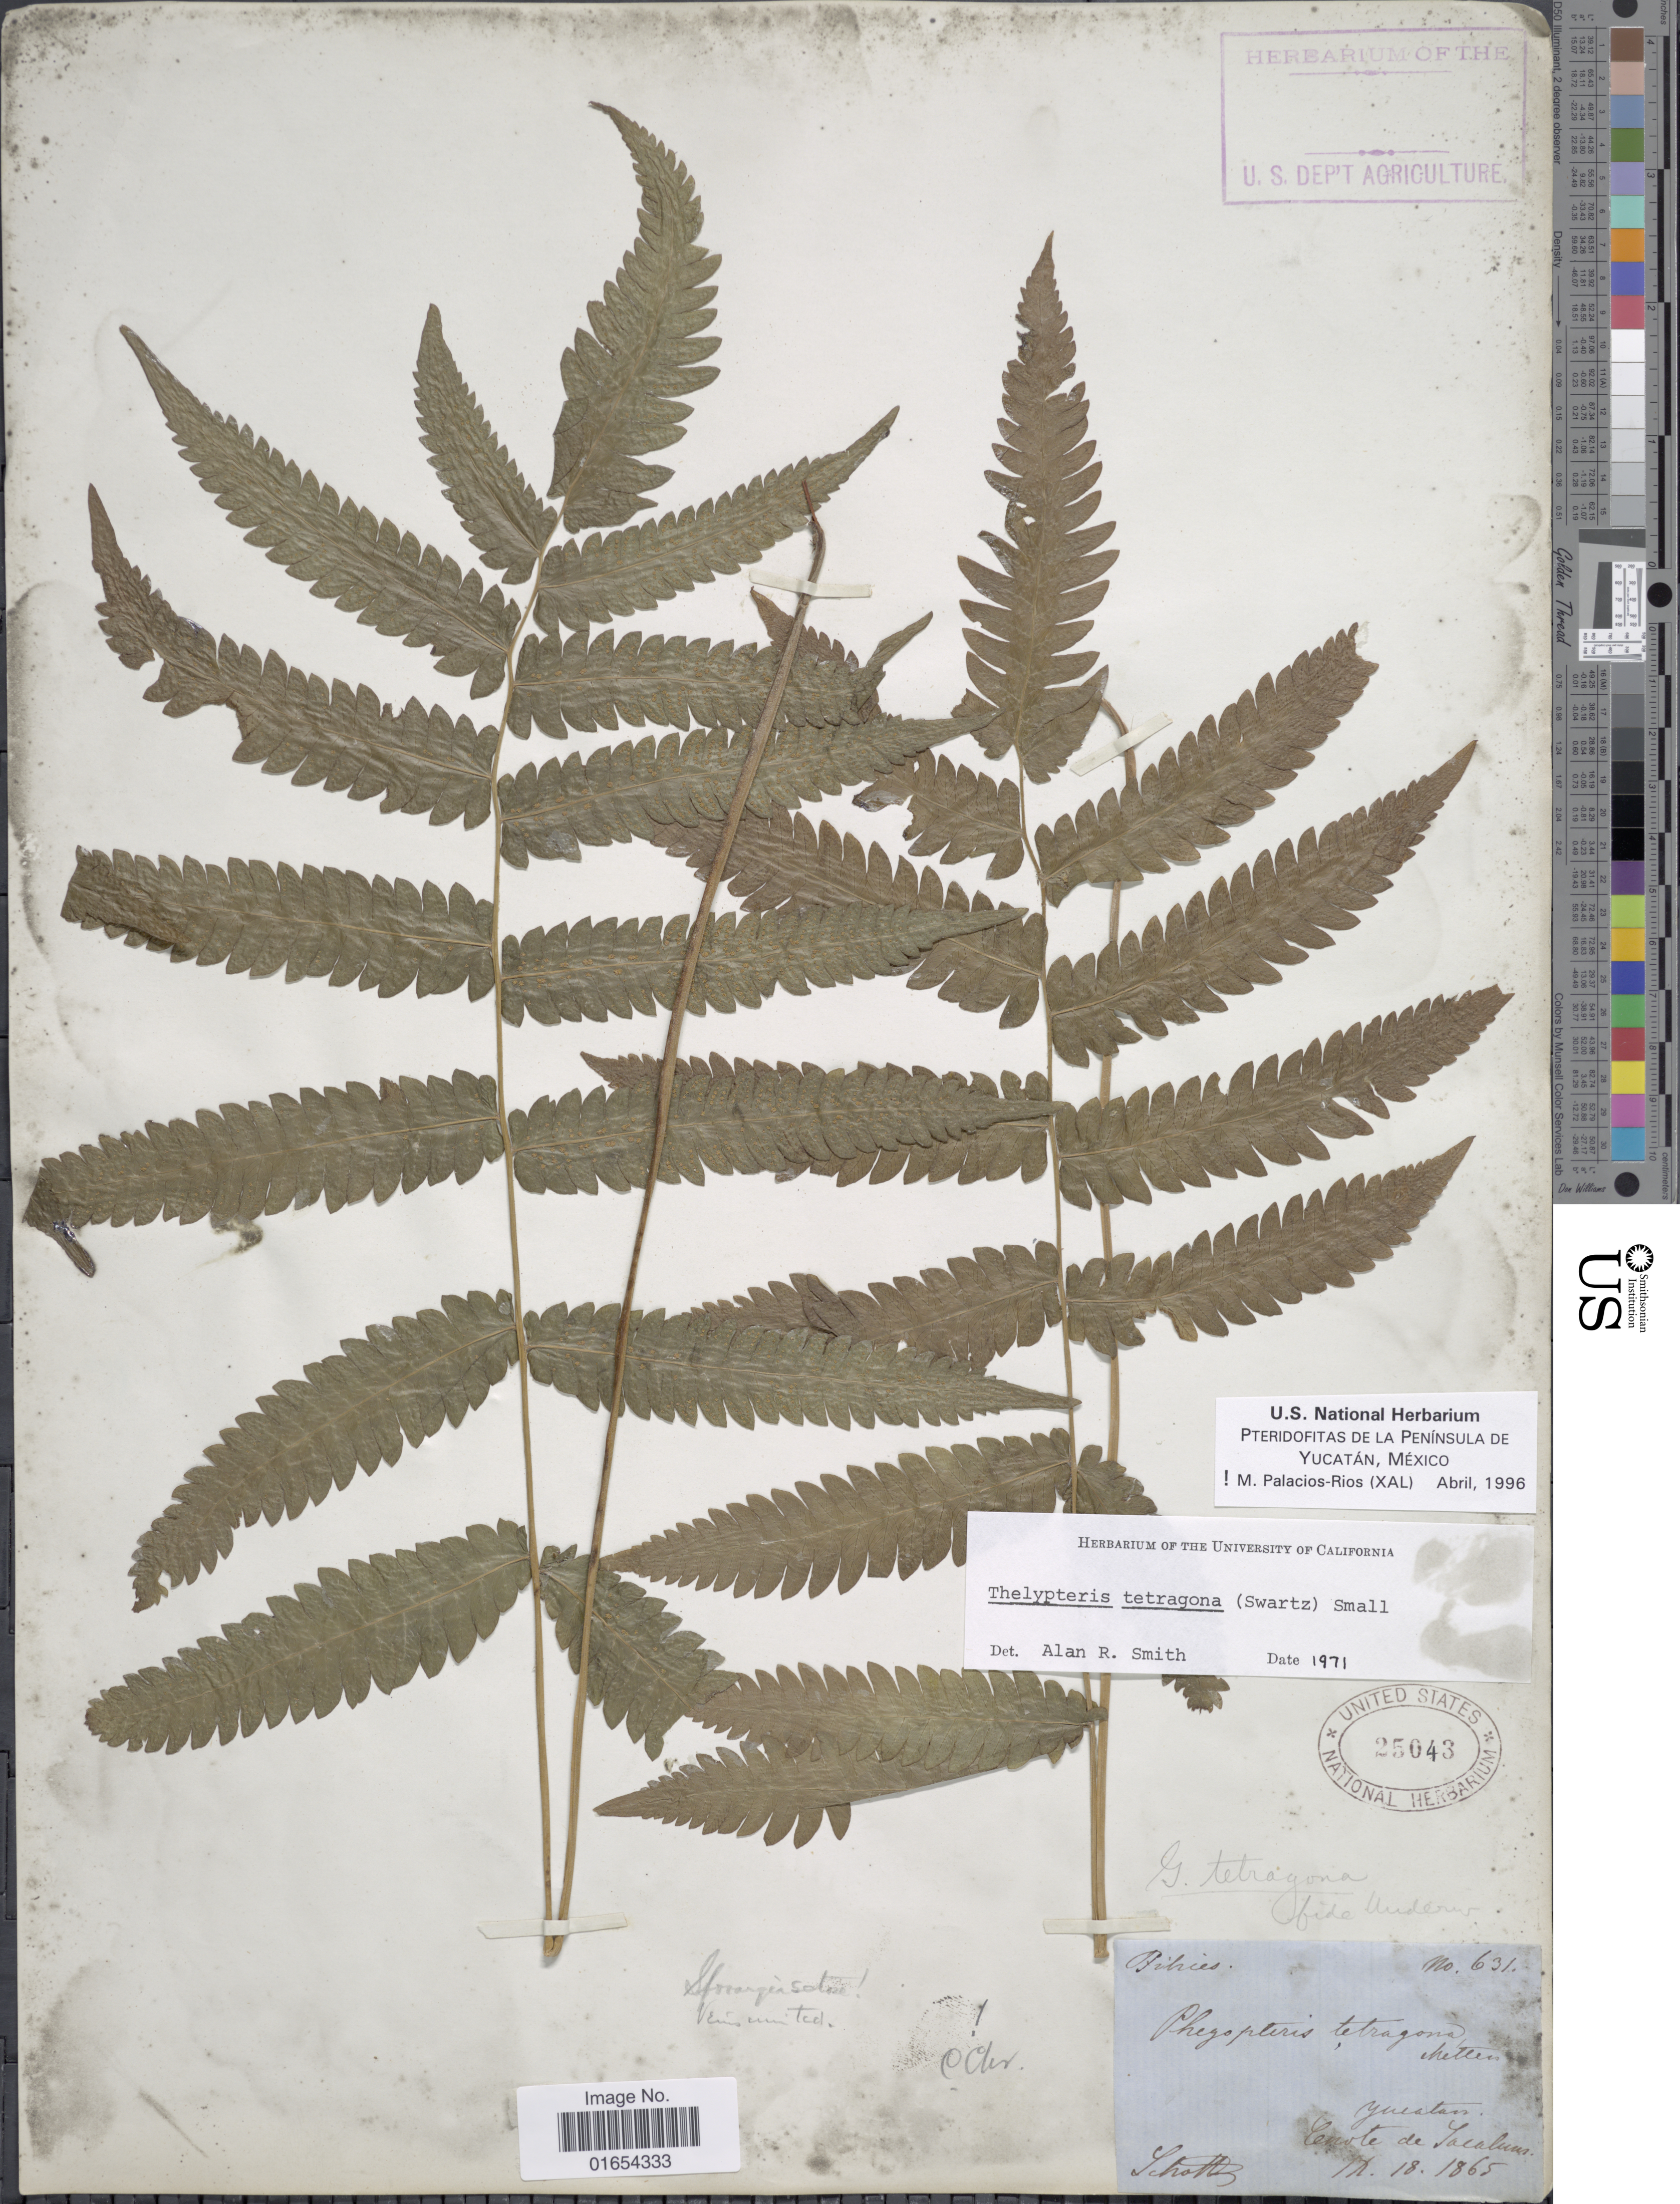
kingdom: Plantae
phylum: Tracheophyta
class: Polypodiopsida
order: Polypodiales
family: Thelypteridaceae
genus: Goniopteris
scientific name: Goniopteris tetragona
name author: (C. Presl) Sw.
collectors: -. Schottz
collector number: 631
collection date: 1865-09-18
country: Mexico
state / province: Yucatán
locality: Cenote de Sacalum [interpreted]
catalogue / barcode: US 25043